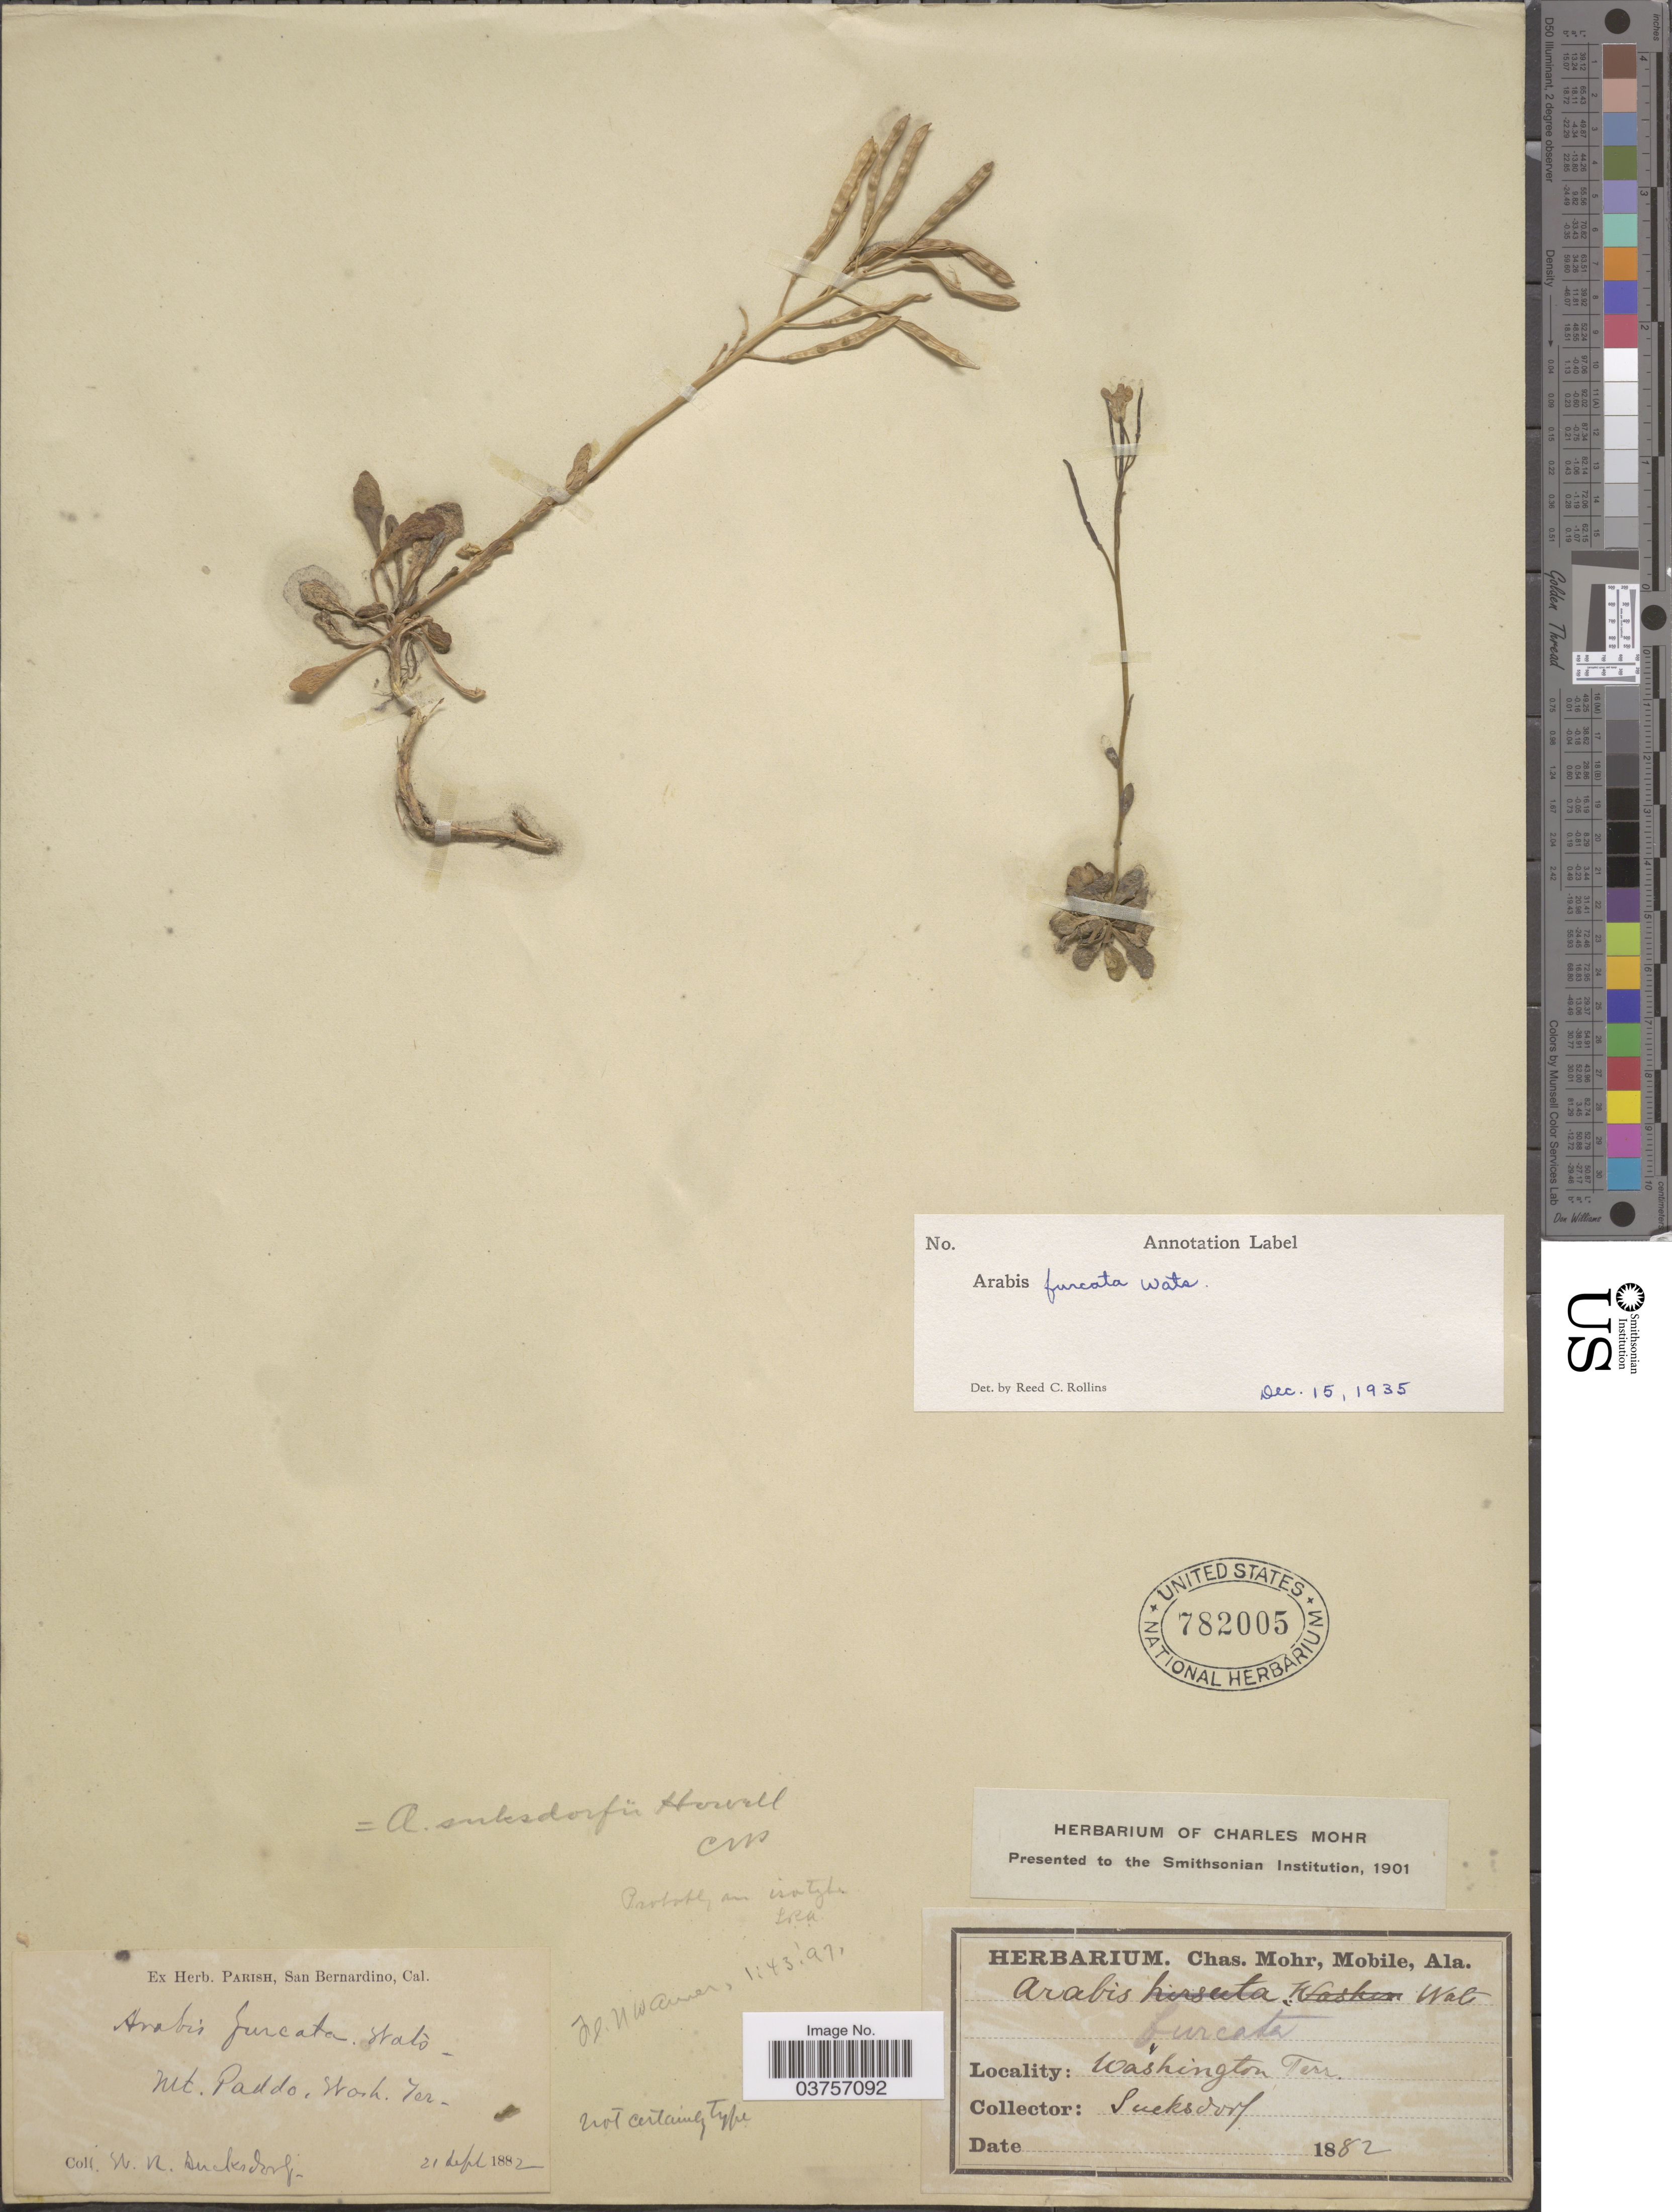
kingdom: Plantae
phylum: Tracheophyta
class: Magnoliopsida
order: Brassicales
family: Brassicaceae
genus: Arabis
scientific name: Arabis furcata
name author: S. Watson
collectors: W. N. Suksdorf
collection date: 1882-09-21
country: United States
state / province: Washington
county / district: Skamania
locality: Mt. Paddo, Washington Terr.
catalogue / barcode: US 782005